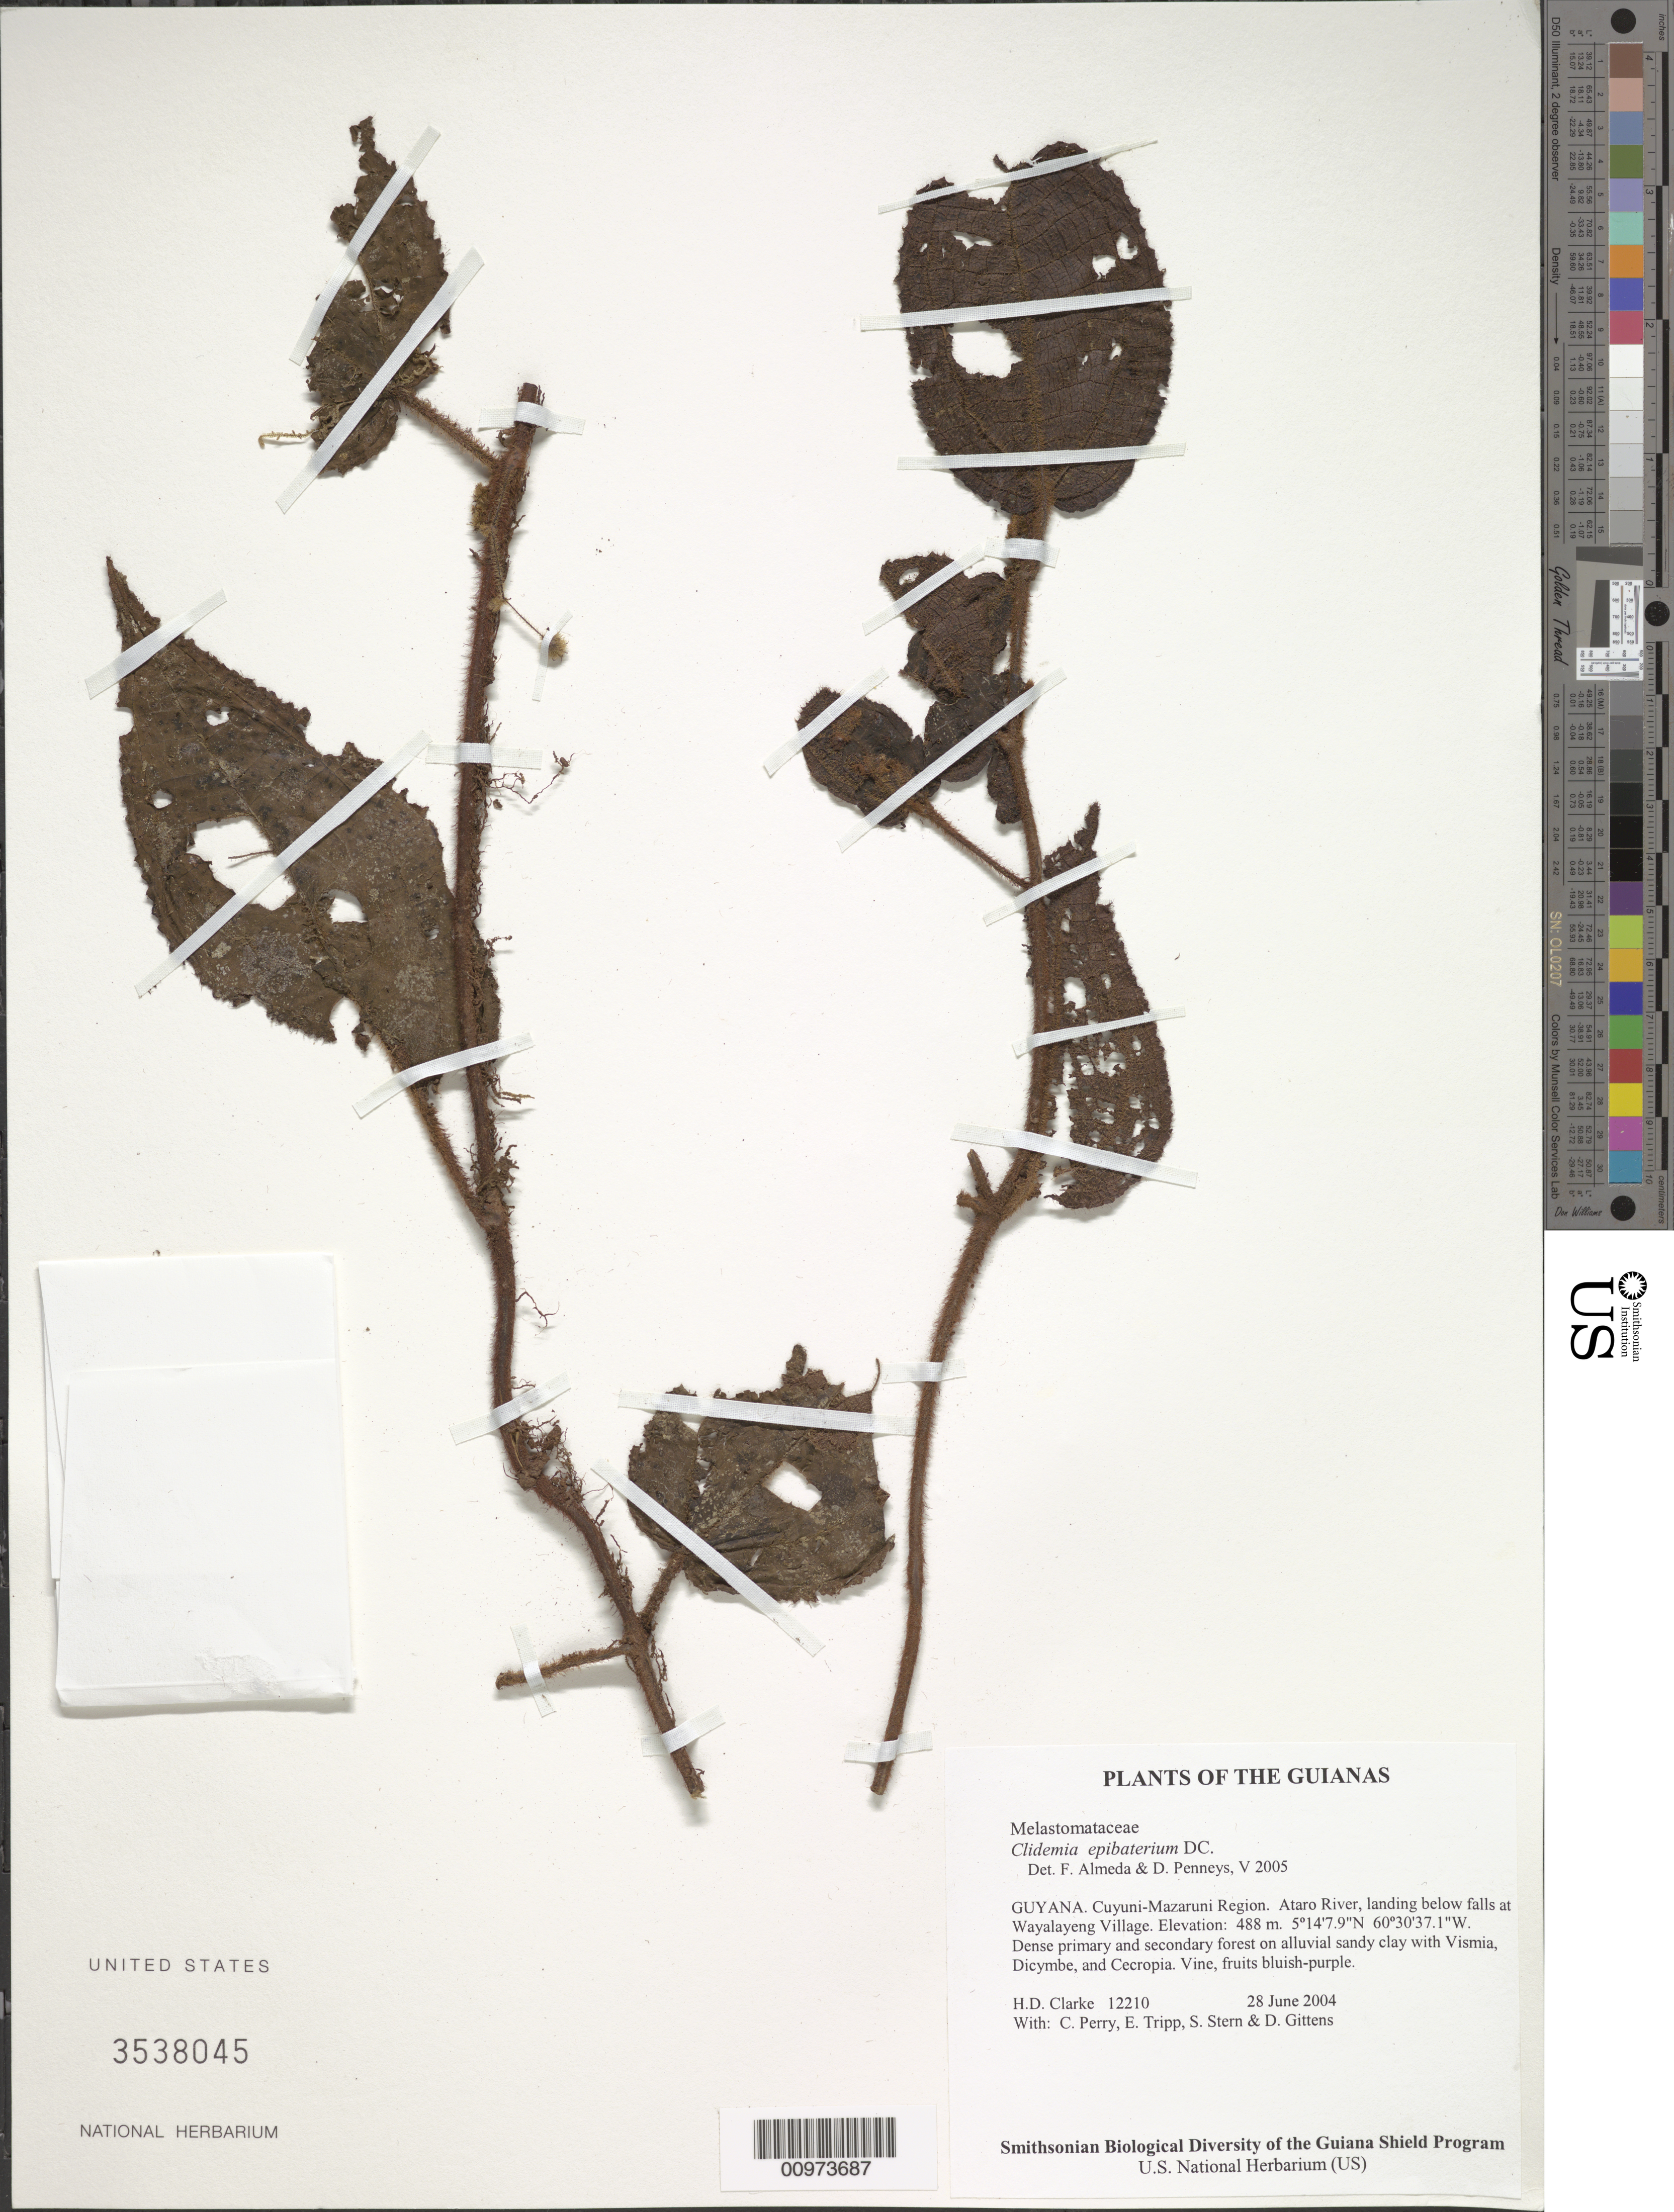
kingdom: Plantae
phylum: Tracheophyta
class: Magnoliopsida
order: Myrtales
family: Melastomataceae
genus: Clidemia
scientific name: Clidemia epibaterium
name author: DC.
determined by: Almeda, F.; Penneys, D. S.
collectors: H. D. Clarke, C. Perry, E. Tripp, S. R. Stern & D. Gittens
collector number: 12210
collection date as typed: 28 June 2004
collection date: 2004-06-28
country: Guyana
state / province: Cuyuni-Mazaruni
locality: Ataro River, landing below falls at Wayalayeng Village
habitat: Dense primary and secondary forest on alluvial sandy clay with Vismia, Dicymbe, and Cecropia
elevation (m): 488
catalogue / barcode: US 3538045